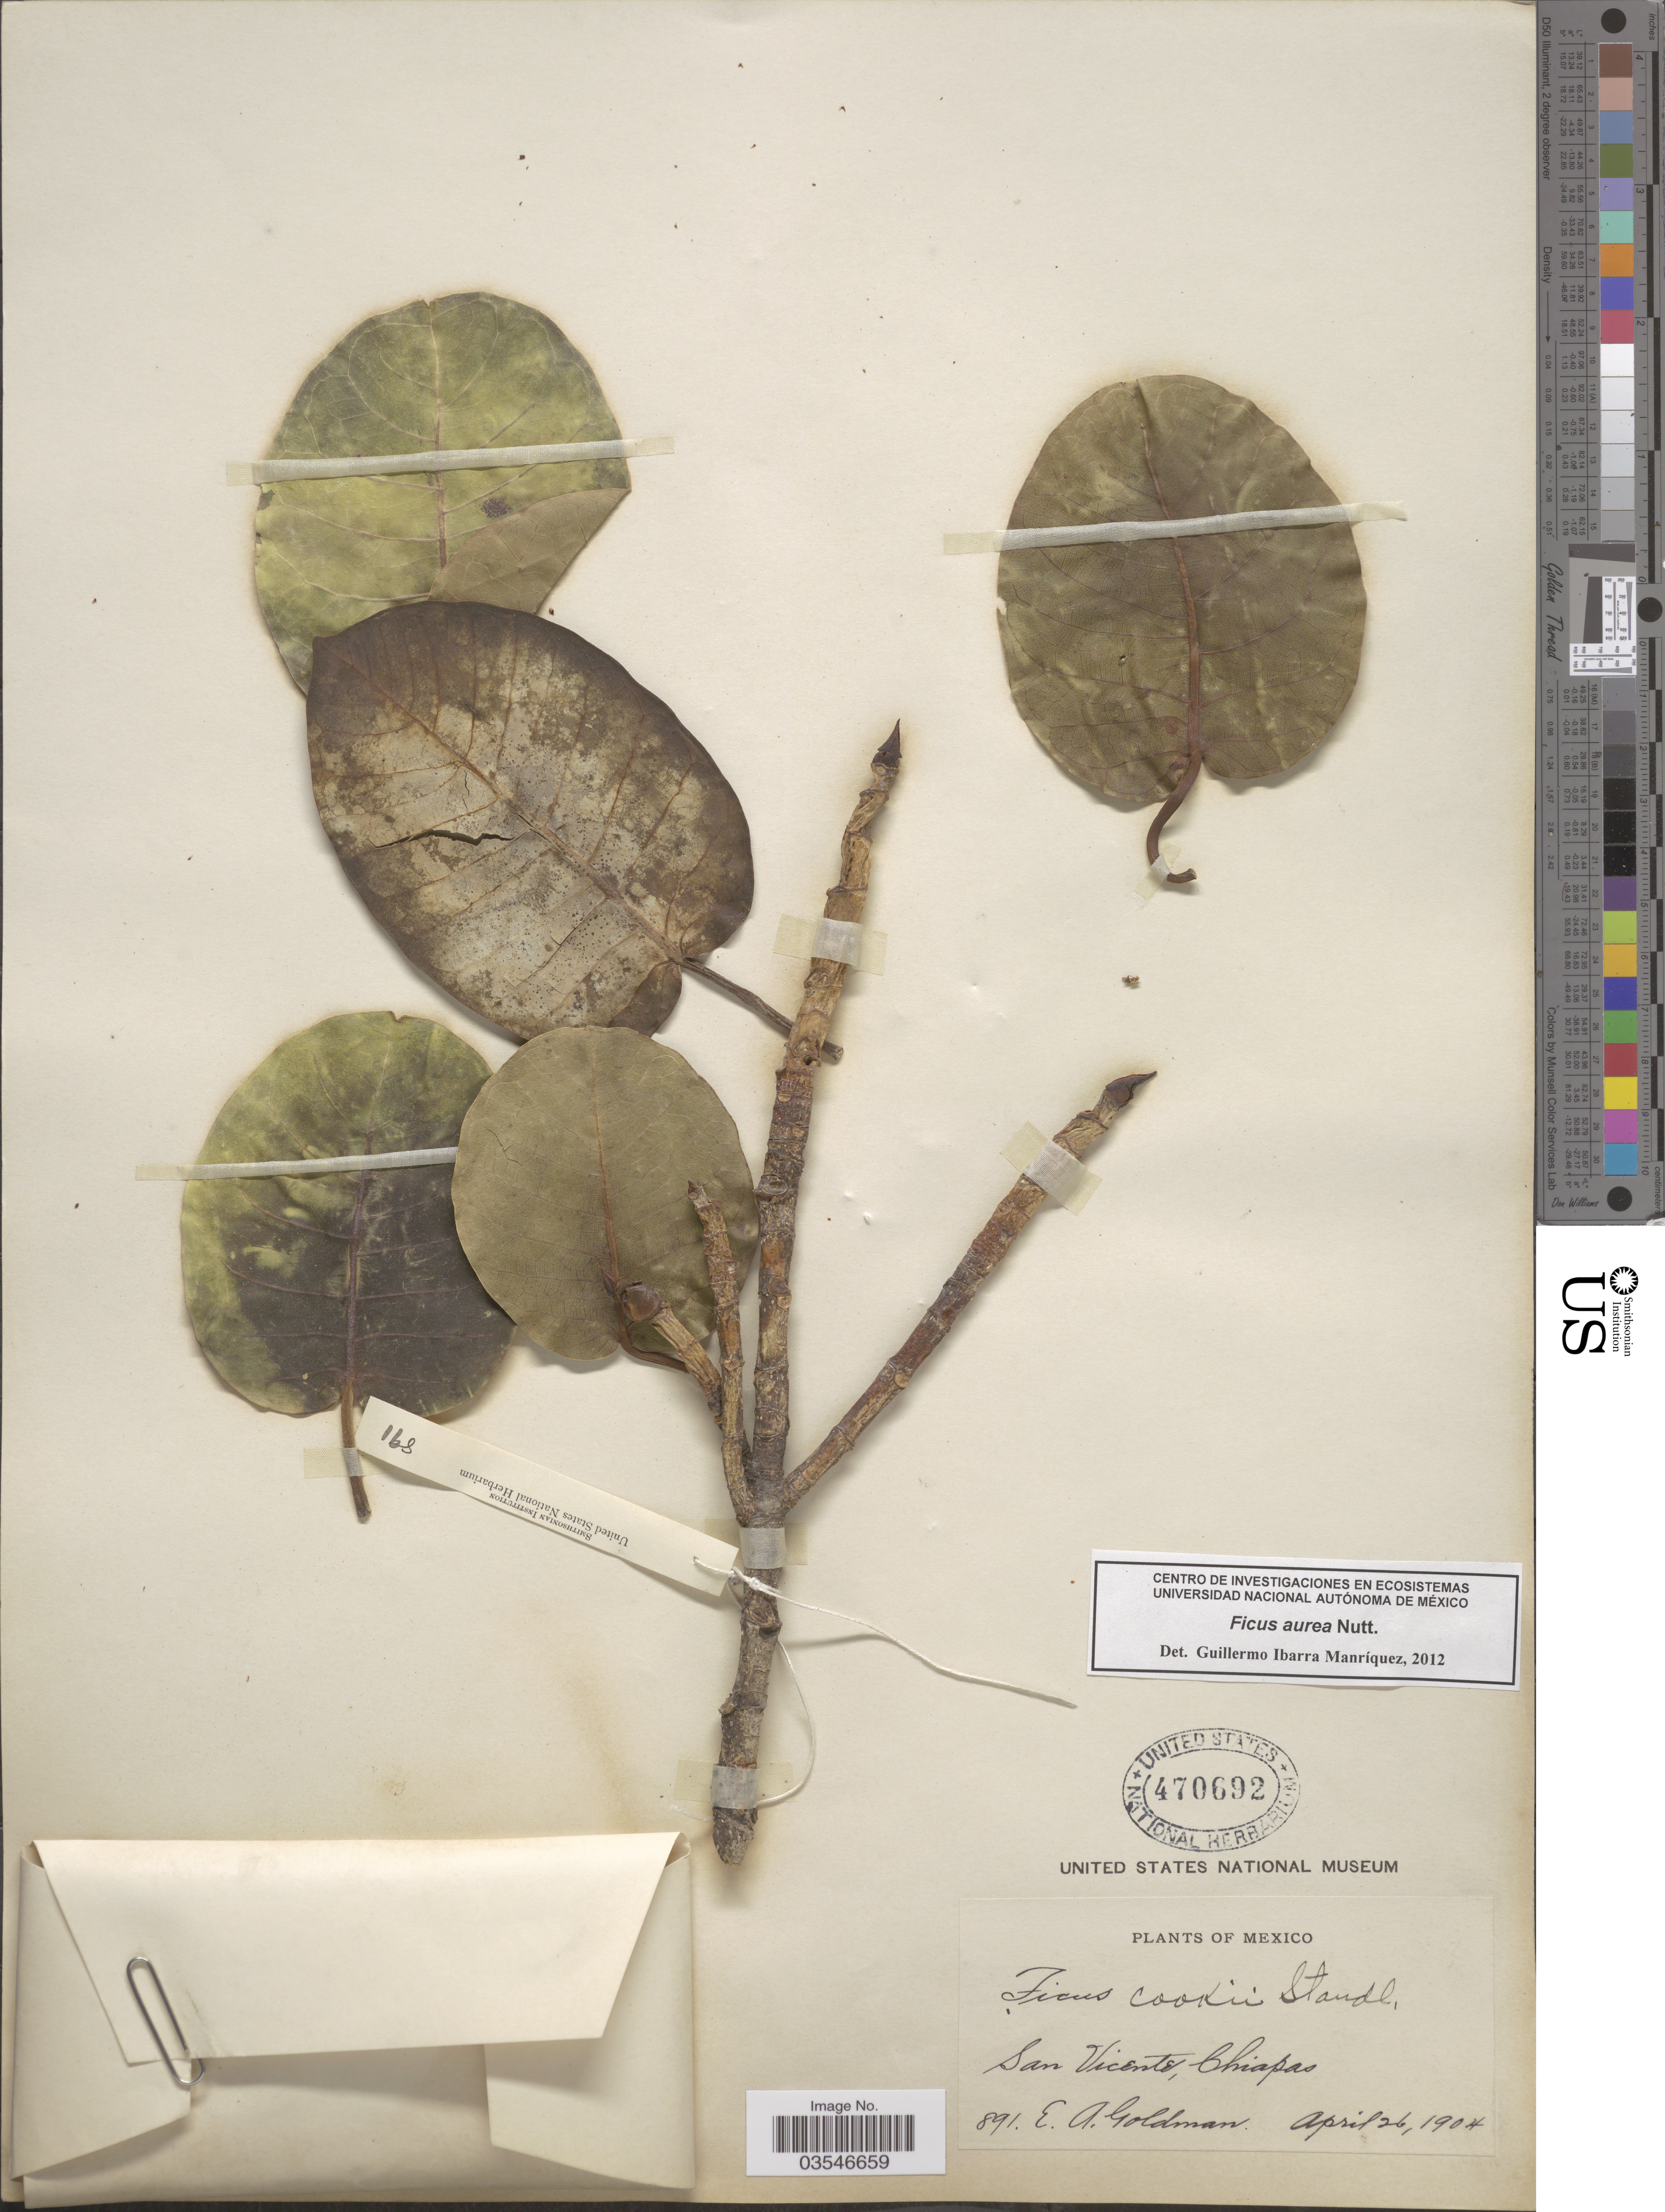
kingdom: Plantae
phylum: Tracheophyta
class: Magnoliopsida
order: Rosales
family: Moraceae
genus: Ficus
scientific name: Ficus aurea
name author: Nutt.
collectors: E. A. Goldman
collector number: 891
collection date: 1904-04-26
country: Mexico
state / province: Chiapas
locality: San Vicente.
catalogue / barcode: US 470692